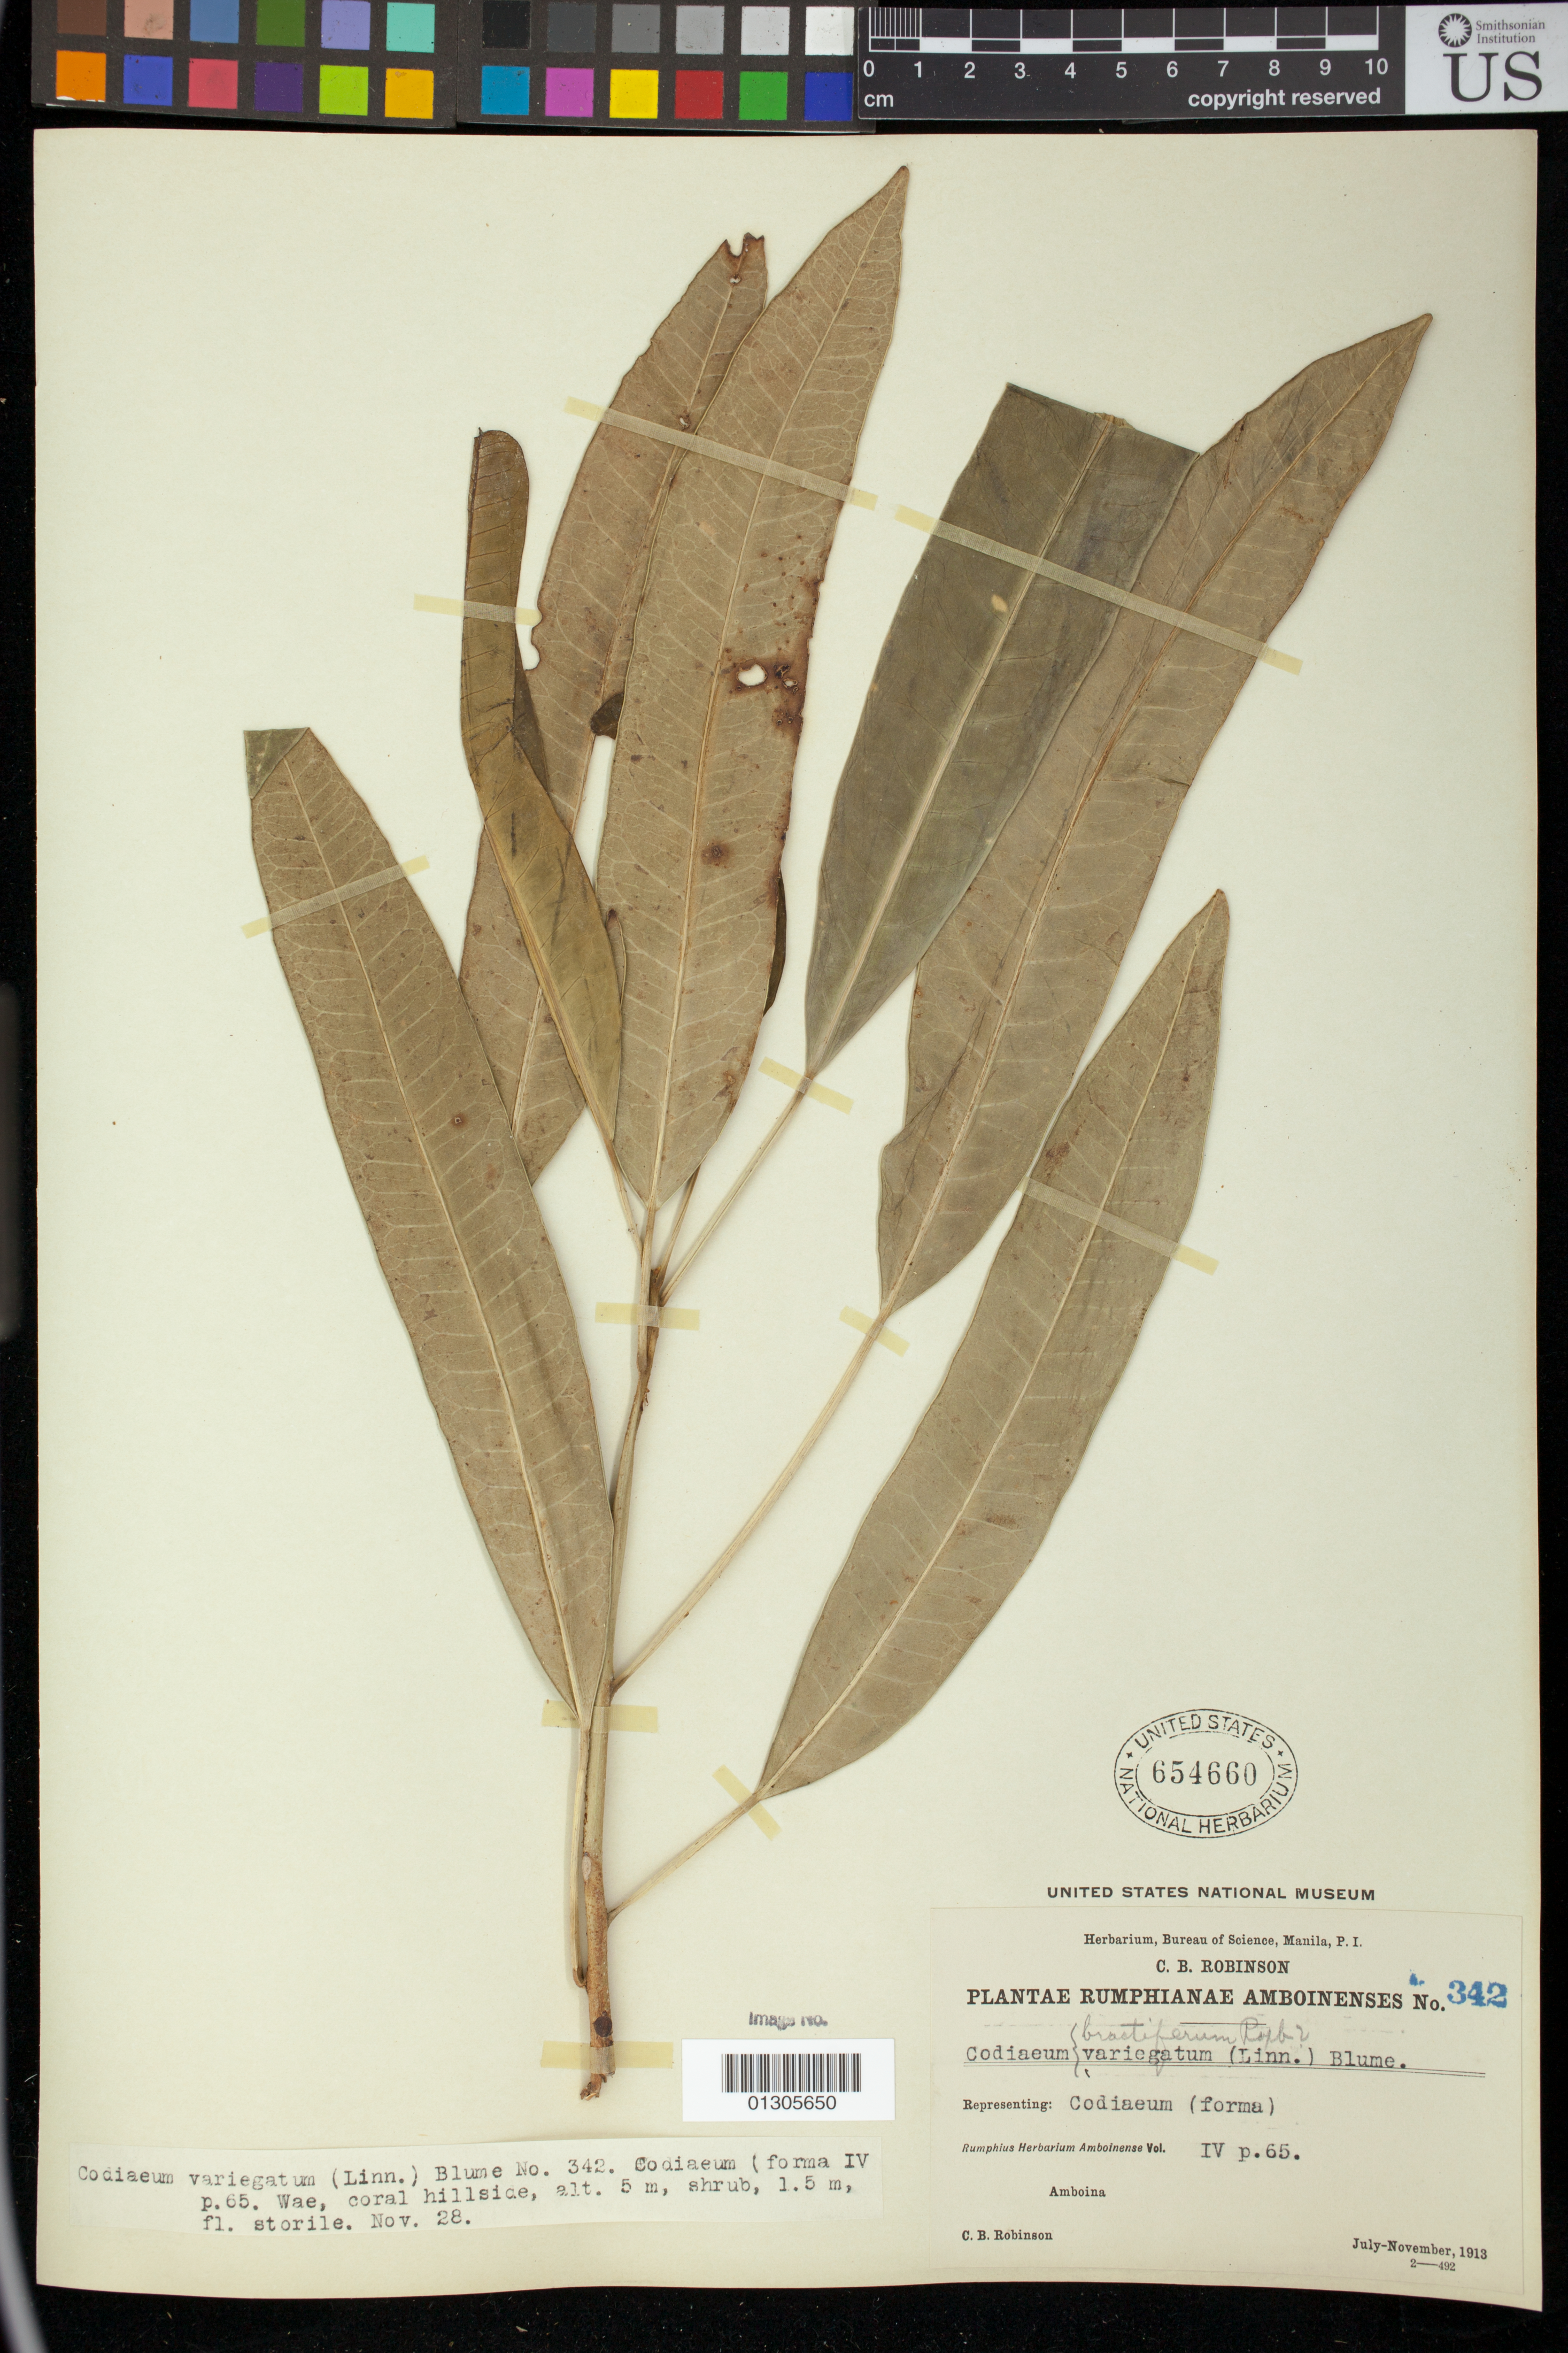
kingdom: Plantae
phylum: Tracheophyta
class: Magnoliopsida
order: Malpighiales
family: Euphorbiaceae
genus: Codiaeum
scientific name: Codiaeum codiaeum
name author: (Roxb.) Merr.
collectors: C. Robinson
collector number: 342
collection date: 1913-07/1913-11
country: Indonesia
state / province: Maluku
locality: Amboina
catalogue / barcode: US 654660